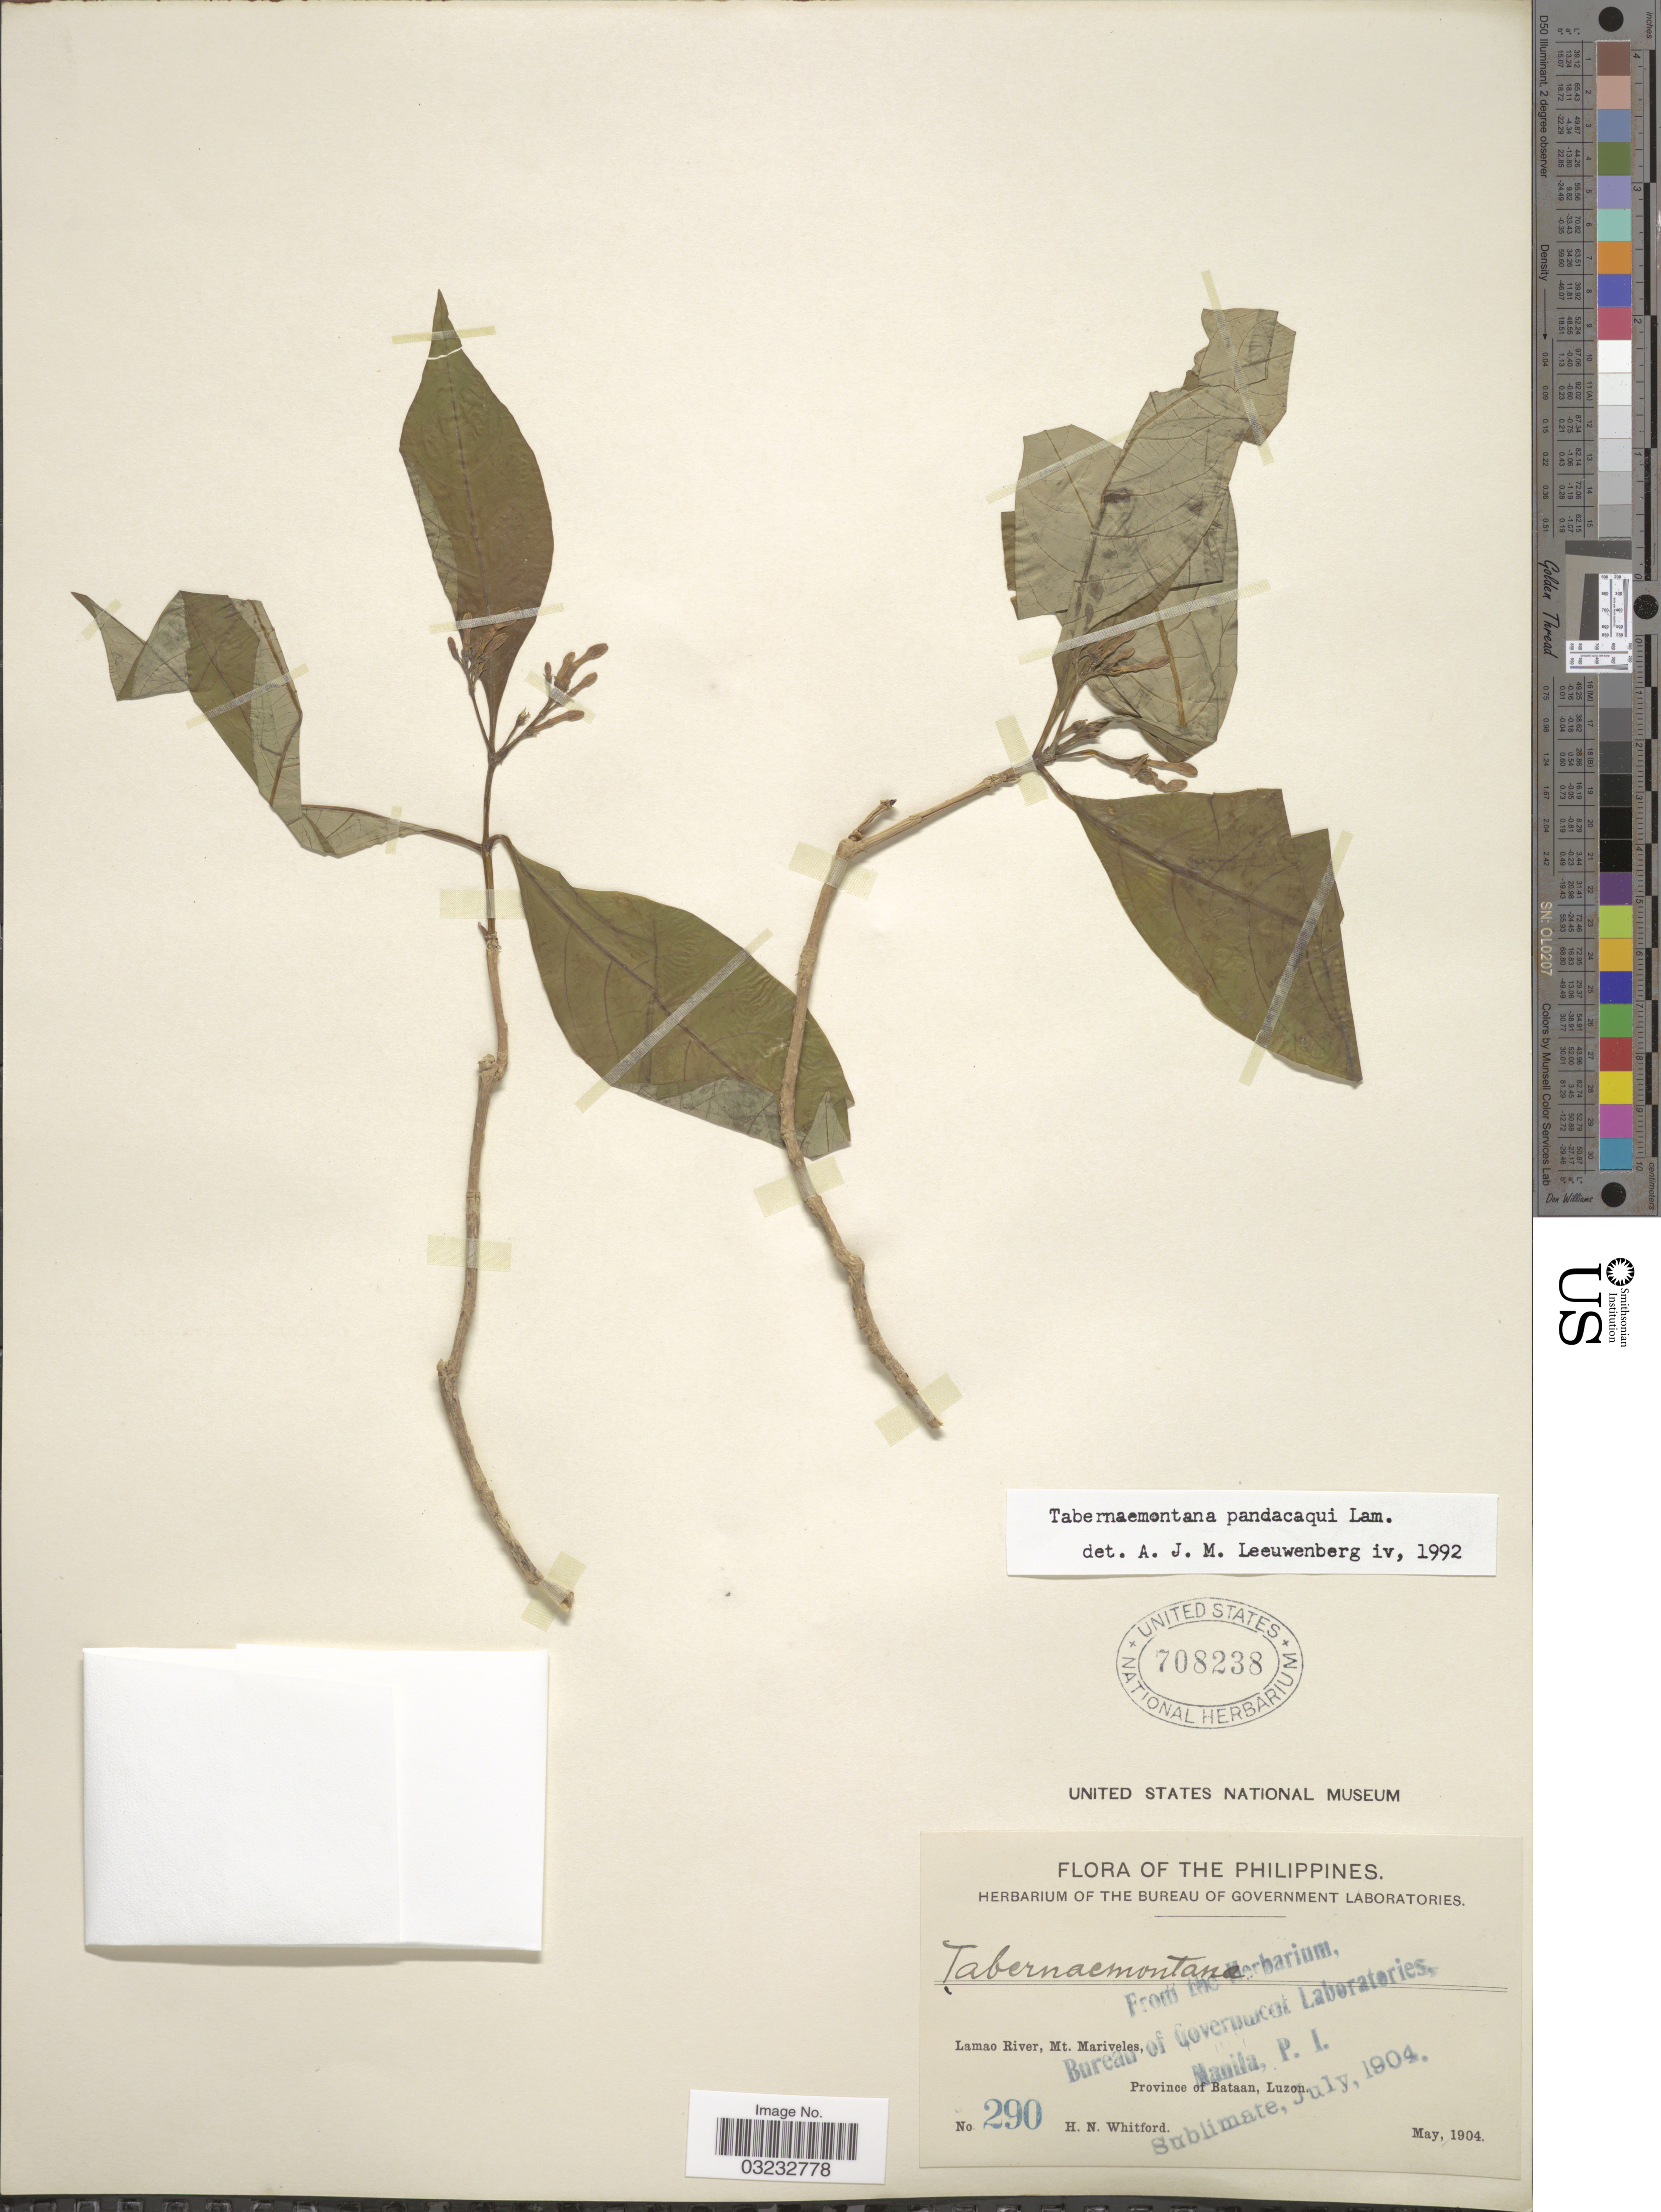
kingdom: Plantae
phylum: Tracheophyta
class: Magnoliopsida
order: Gentianales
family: Apocynaceae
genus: Tabernaemontana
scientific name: Tabernaemontana pandacaqui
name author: Poir.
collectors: H. N. Whitford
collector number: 290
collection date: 1904-05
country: Philippines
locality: Lamao River, Mt. Mariveles. Province of Bataan, Luzon.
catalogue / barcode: US 708238